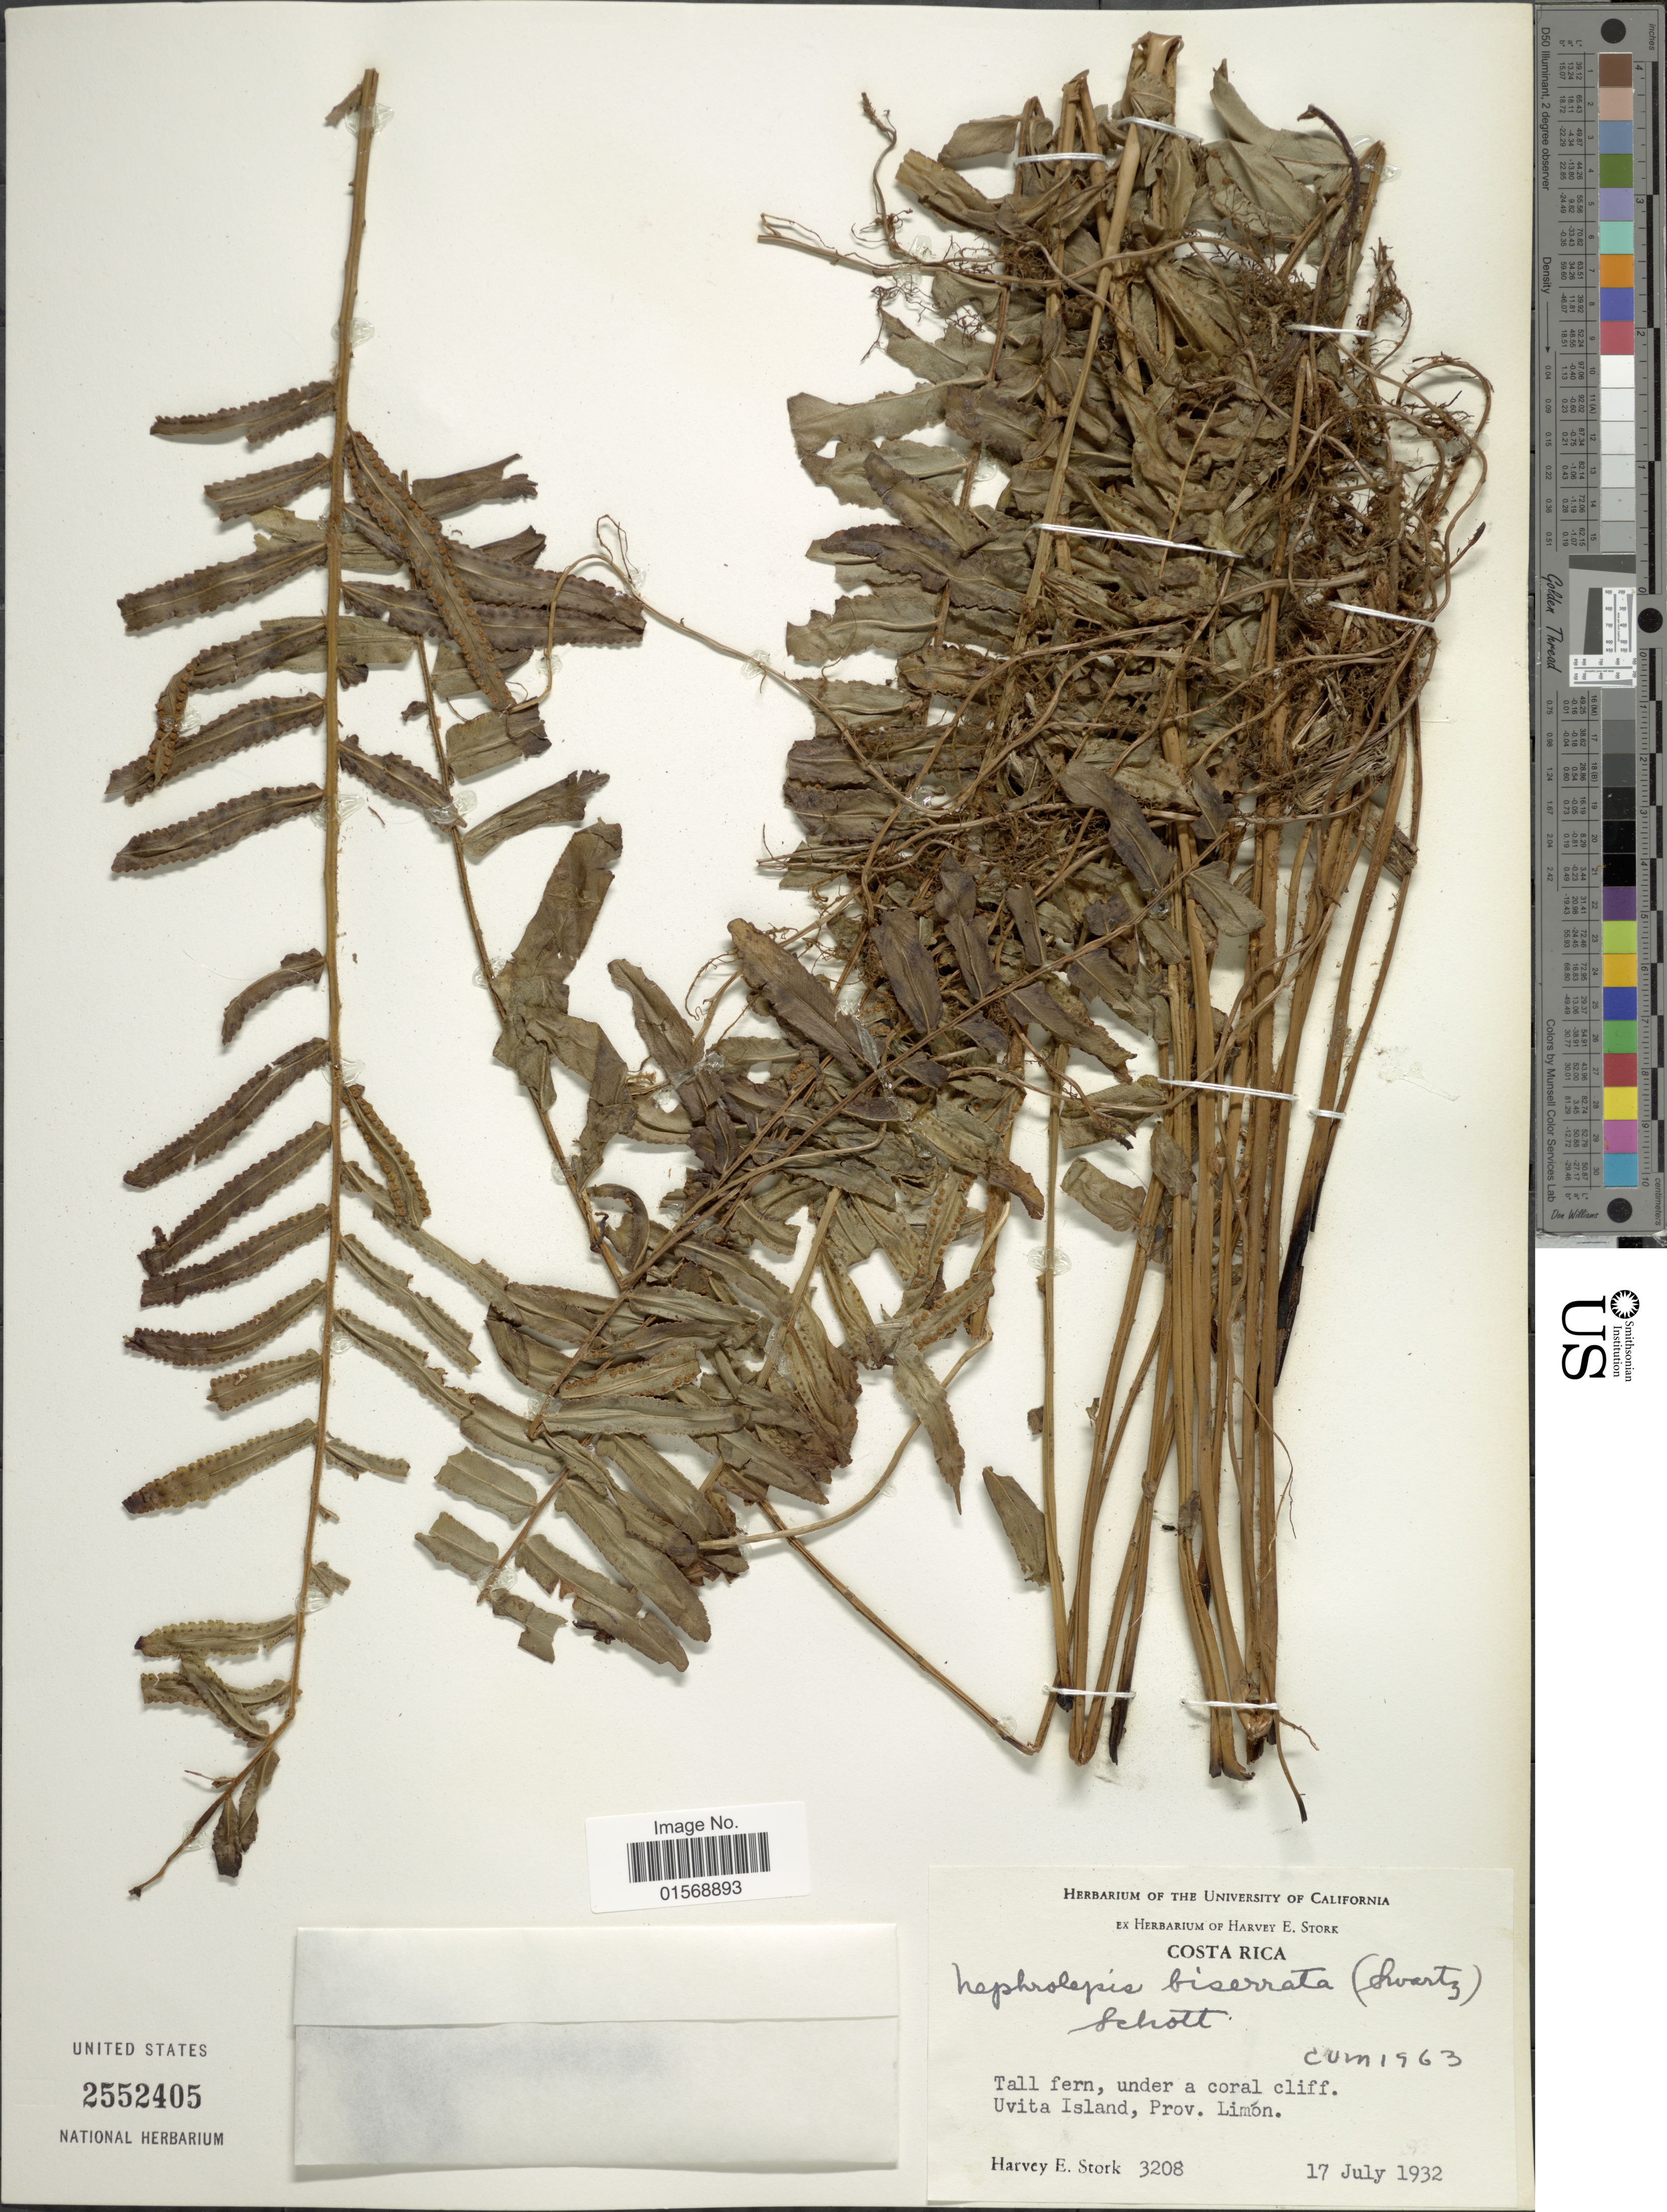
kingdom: Plantae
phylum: Tracheophyta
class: Polypodiopsida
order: Polypodiales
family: Nephrolepidaceae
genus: Nephrolepis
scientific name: Nephrolepis biserrata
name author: (Sw.) Schott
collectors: H. E. Stork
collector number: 3208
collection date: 1932-07-17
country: Costa Rica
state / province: Limón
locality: Costa Rica, Uvita Island, Prov. Limon.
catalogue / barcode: US 2552405